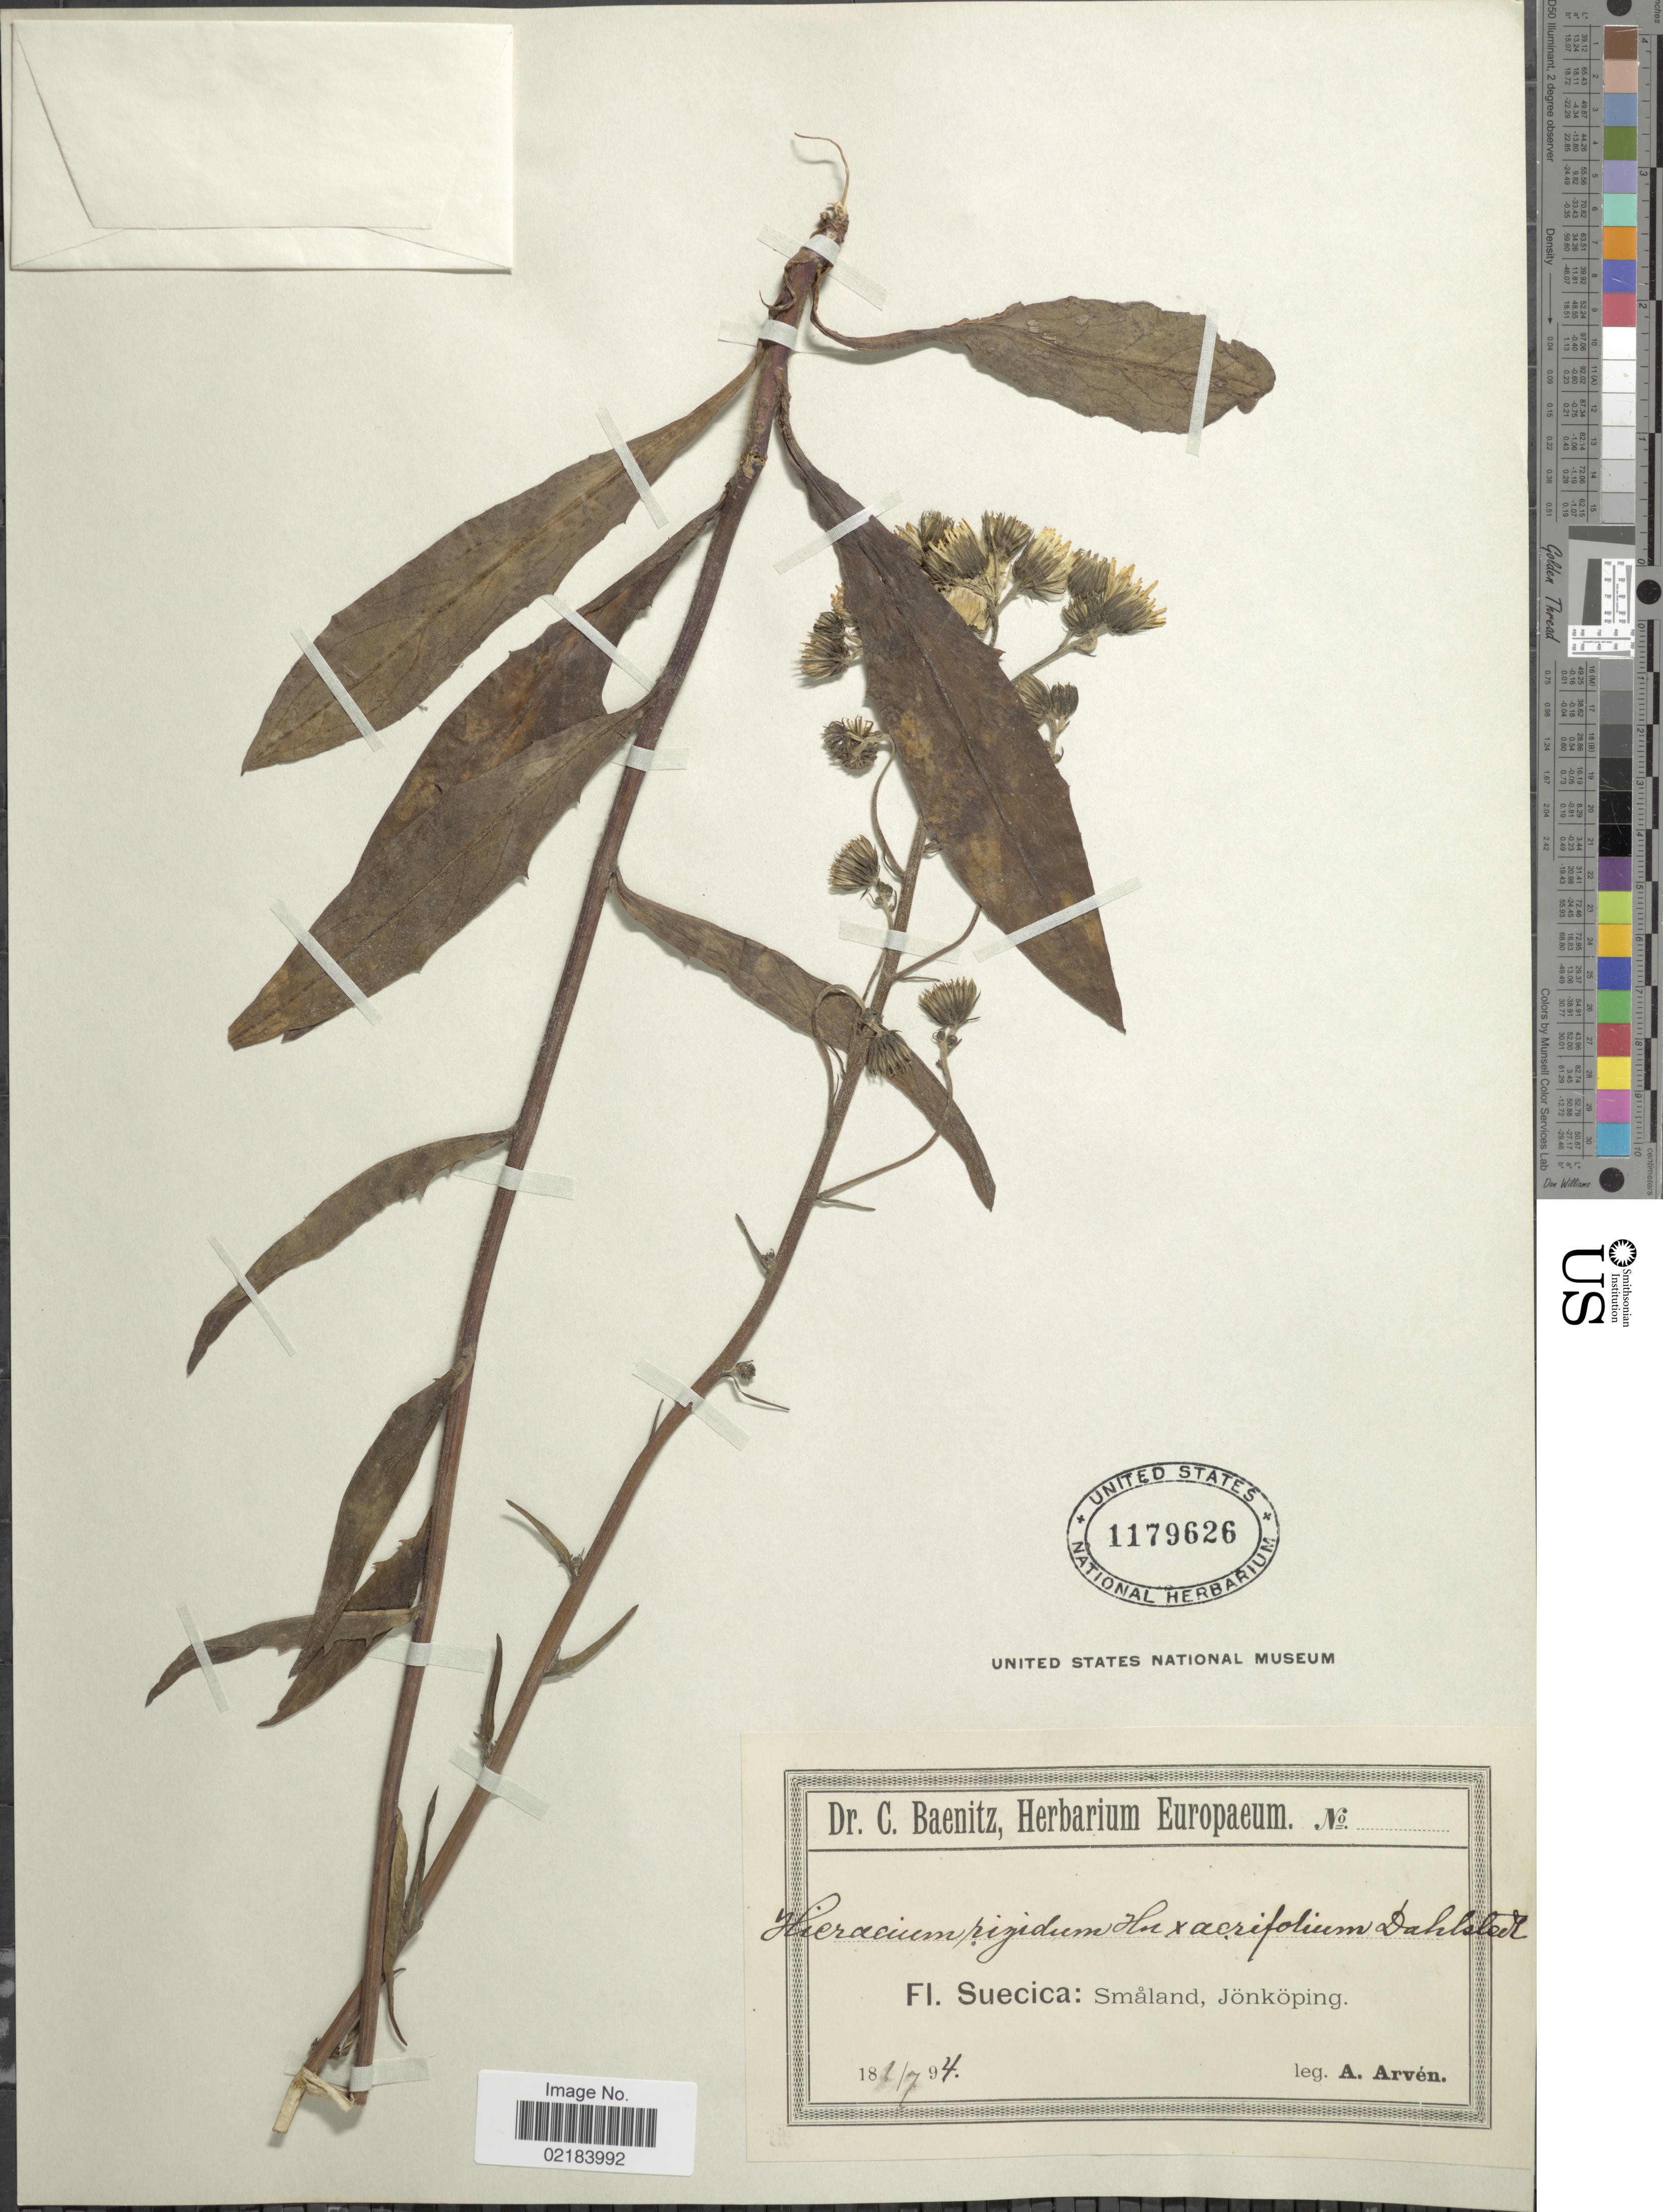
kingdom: Plantae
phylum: Tracheophyta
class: Magnoliopsida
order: Asterales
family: Asteraceae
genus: Hieracium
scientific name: Hieracium rigidum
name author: Hartm.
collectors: A. Arven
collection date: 1894-07-01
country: Sweden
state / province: Jönköping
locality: Suecica, Smaland, Jonkoping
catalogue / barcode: US 1179626